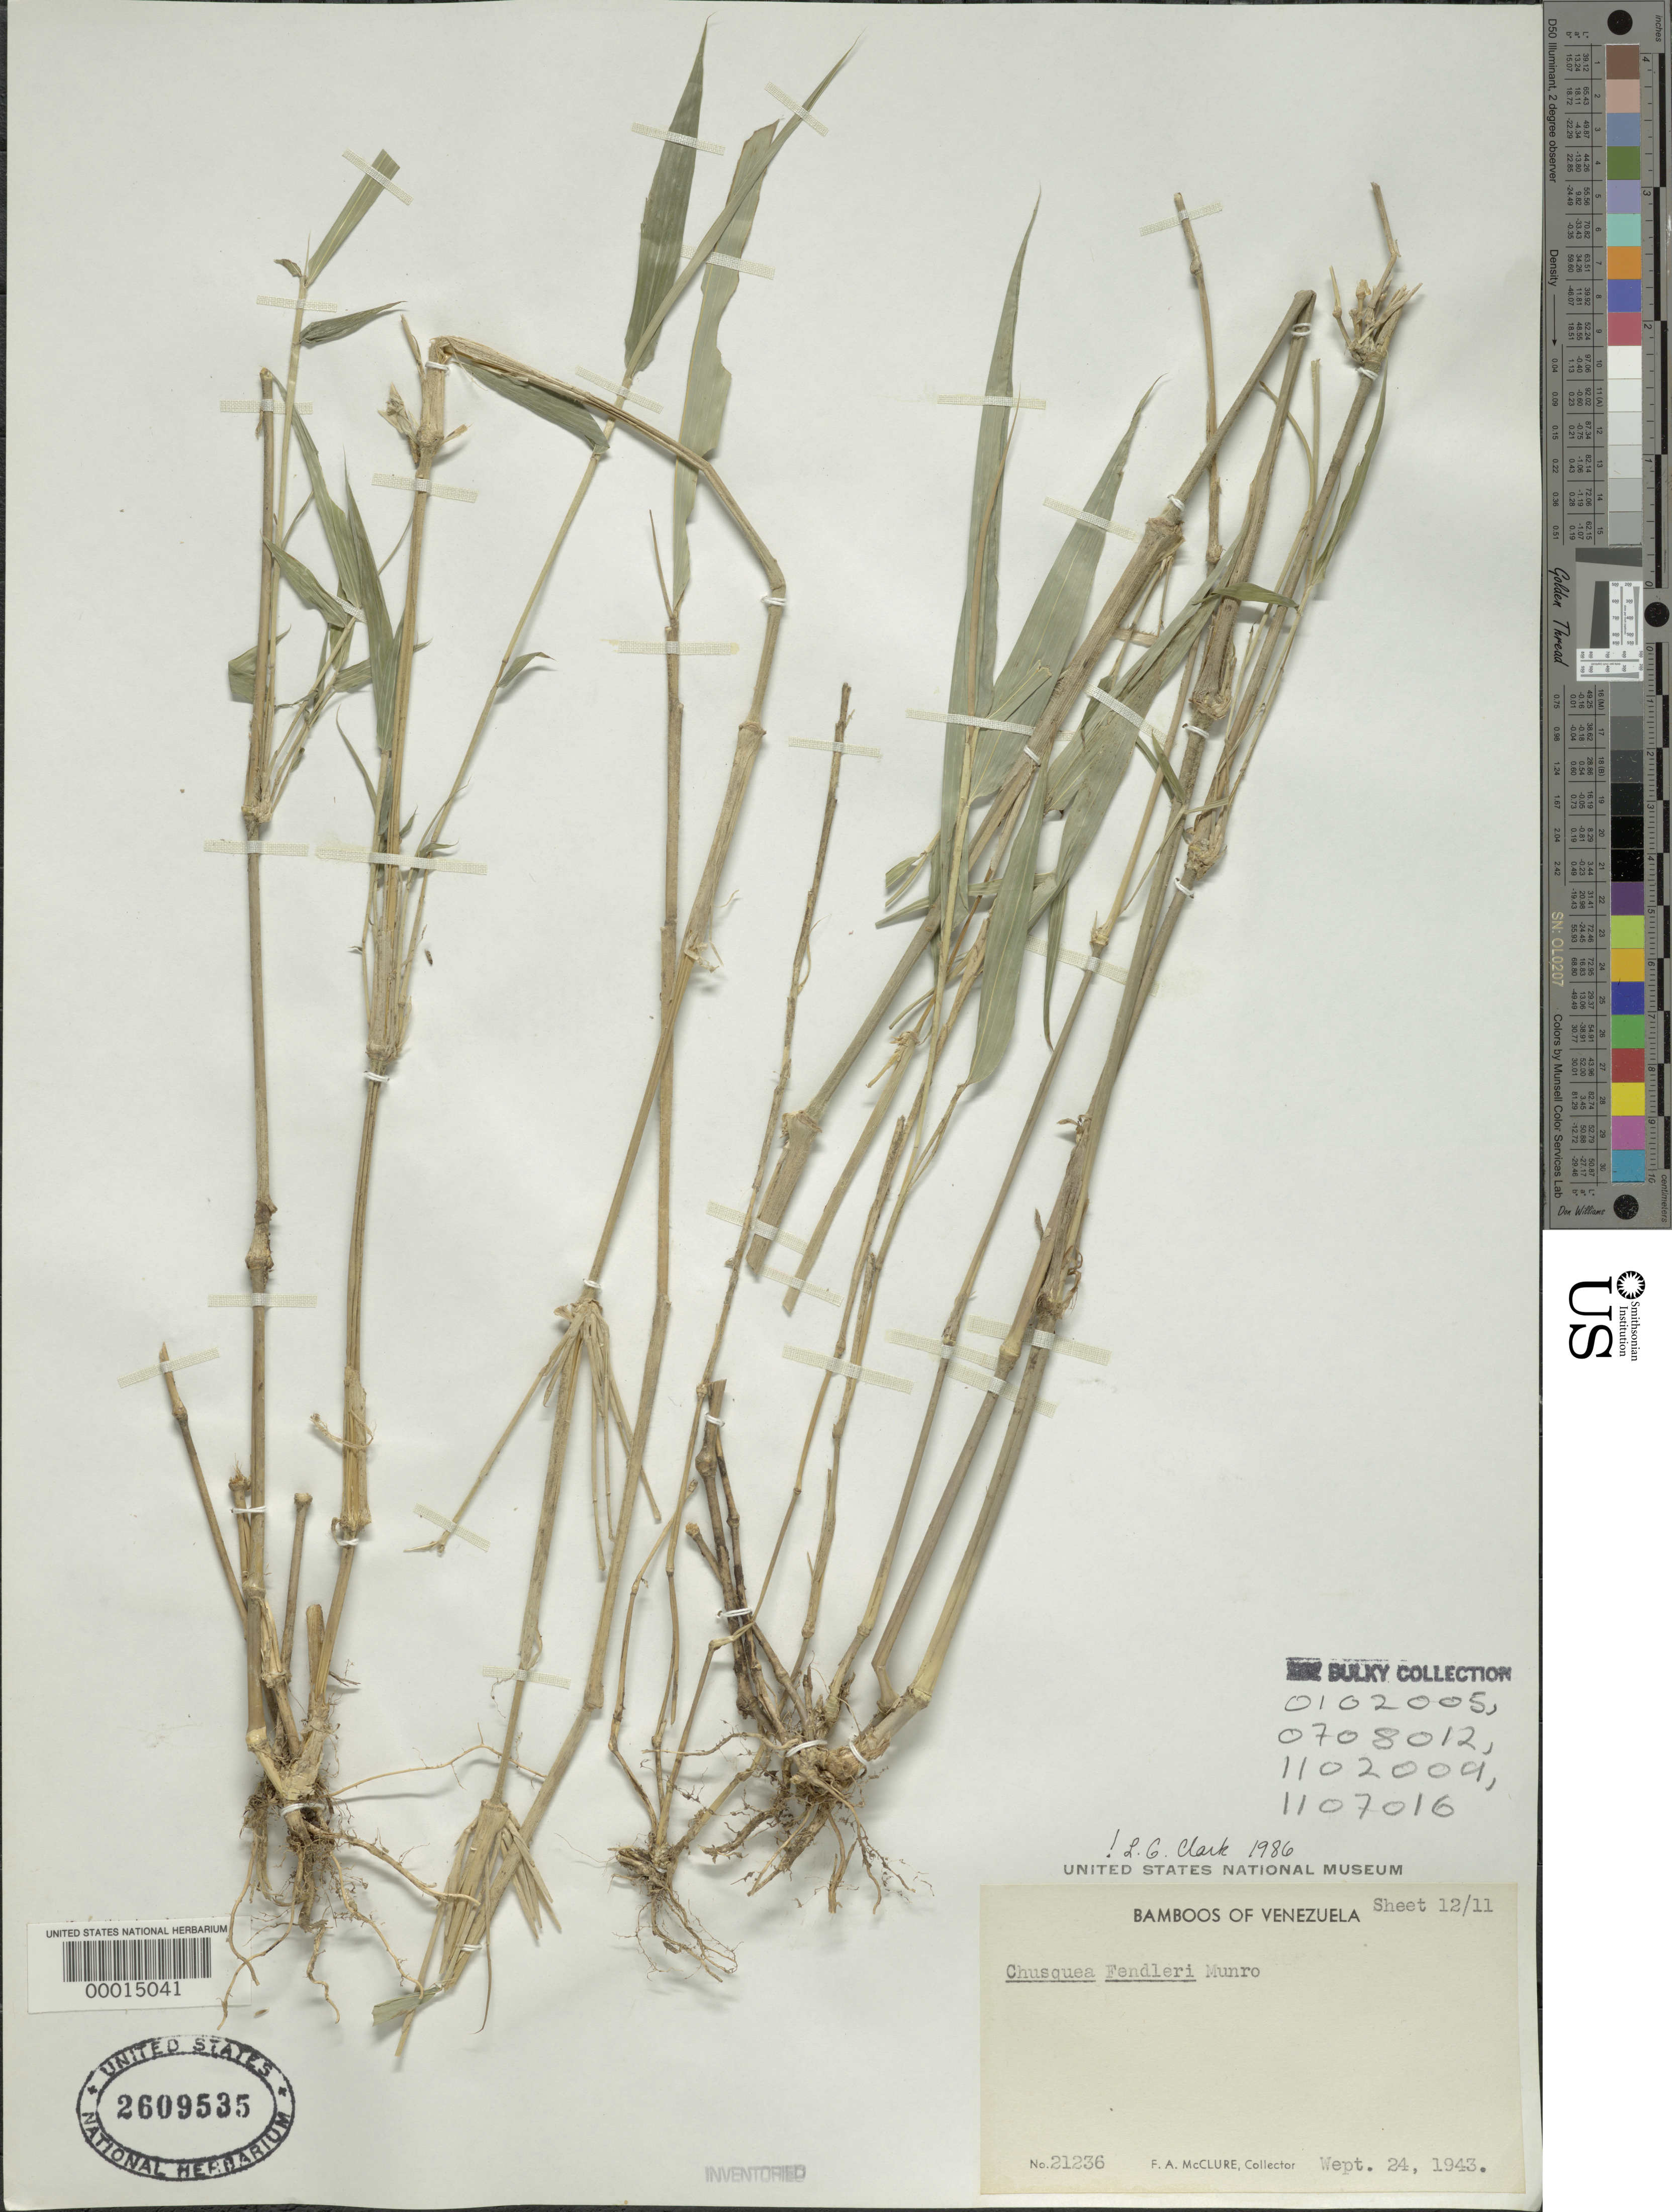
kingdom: Plantae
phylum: Tracheophyta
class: Liliopsida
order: Poales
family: Poaceae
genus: Chusquea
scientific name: Chusquea fendleri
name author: Munro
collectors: F. A. McClure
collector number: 21236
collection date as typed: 24 Sep 1943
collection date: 1943-09-24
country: Venezuela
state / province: Distrito Federal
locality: El junquito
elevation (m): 2000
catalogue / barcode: US 2609535